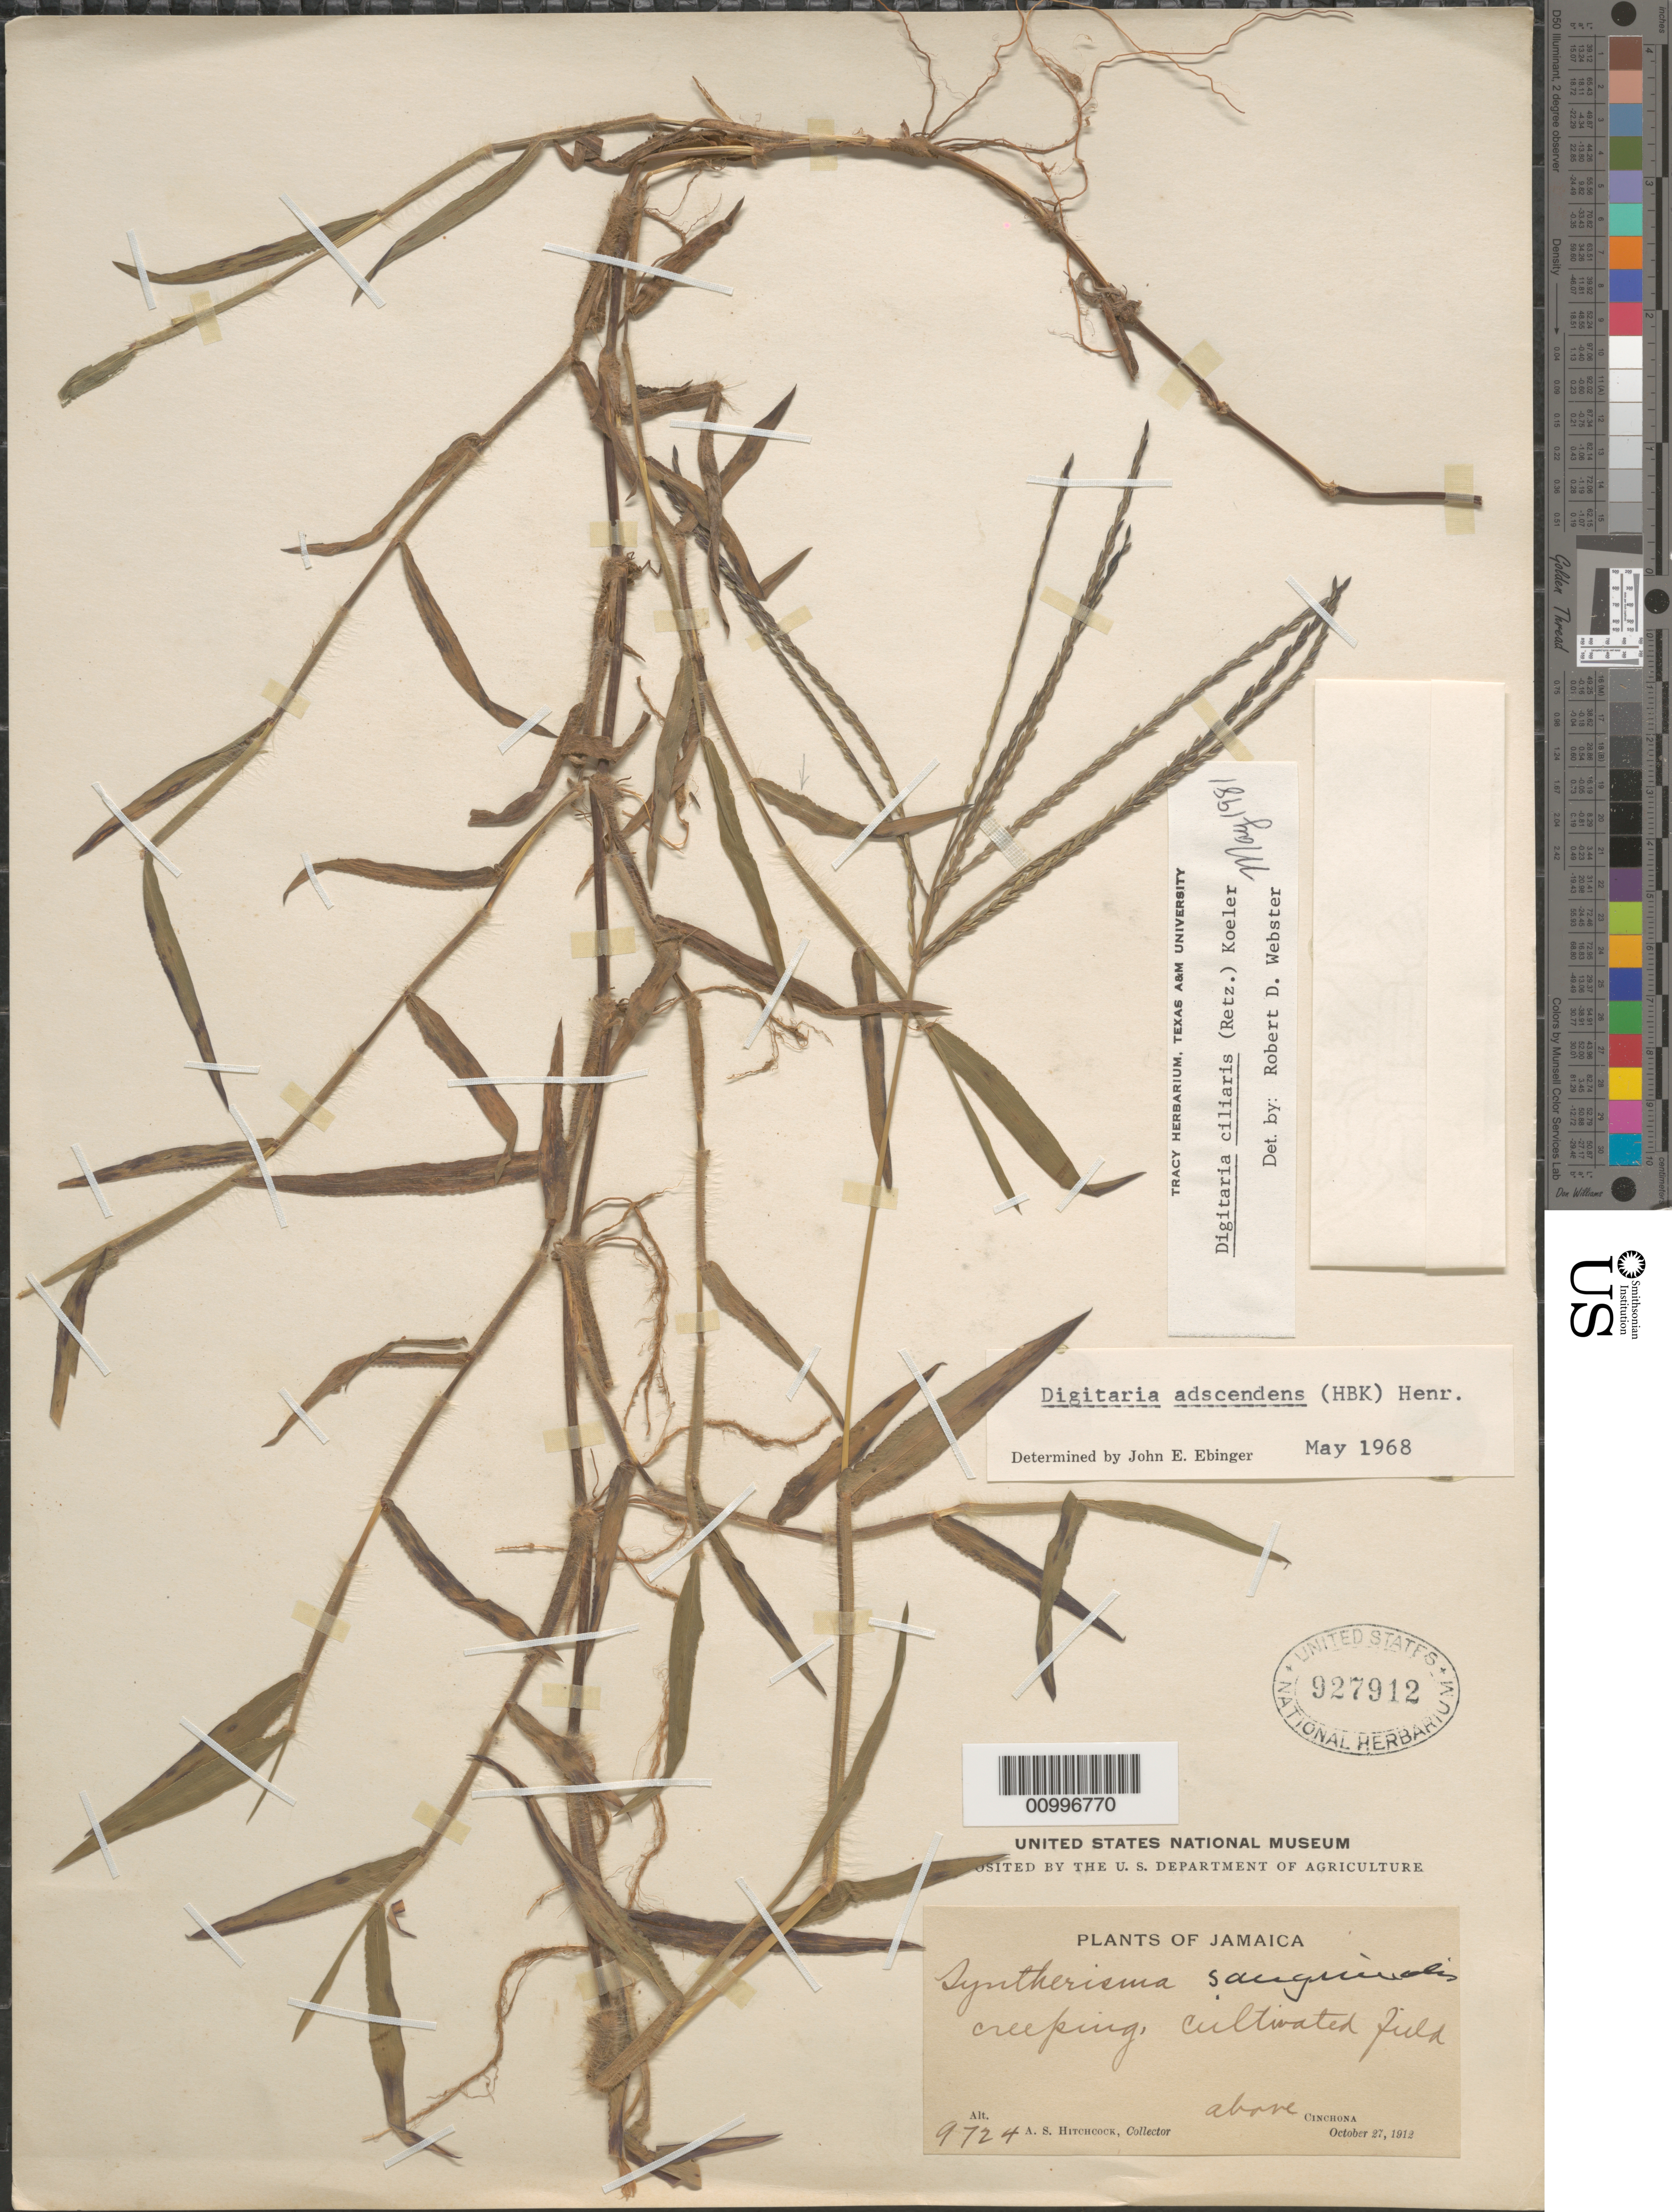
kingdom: Plantae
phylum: Tracheophyta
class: Liliopsida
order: Poales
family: Poaceae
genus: Digitaria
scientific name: Digitaria ciliaris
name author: (Retz.) Koeler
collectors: A. S. Hitchcock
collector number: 9724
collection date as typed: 27 Oct 1912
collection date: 1912-10-27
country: Jamaica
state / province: Kingston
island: Jamaica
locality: Above Cinchona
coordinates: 0 N, 0 E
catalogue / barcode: US 927912